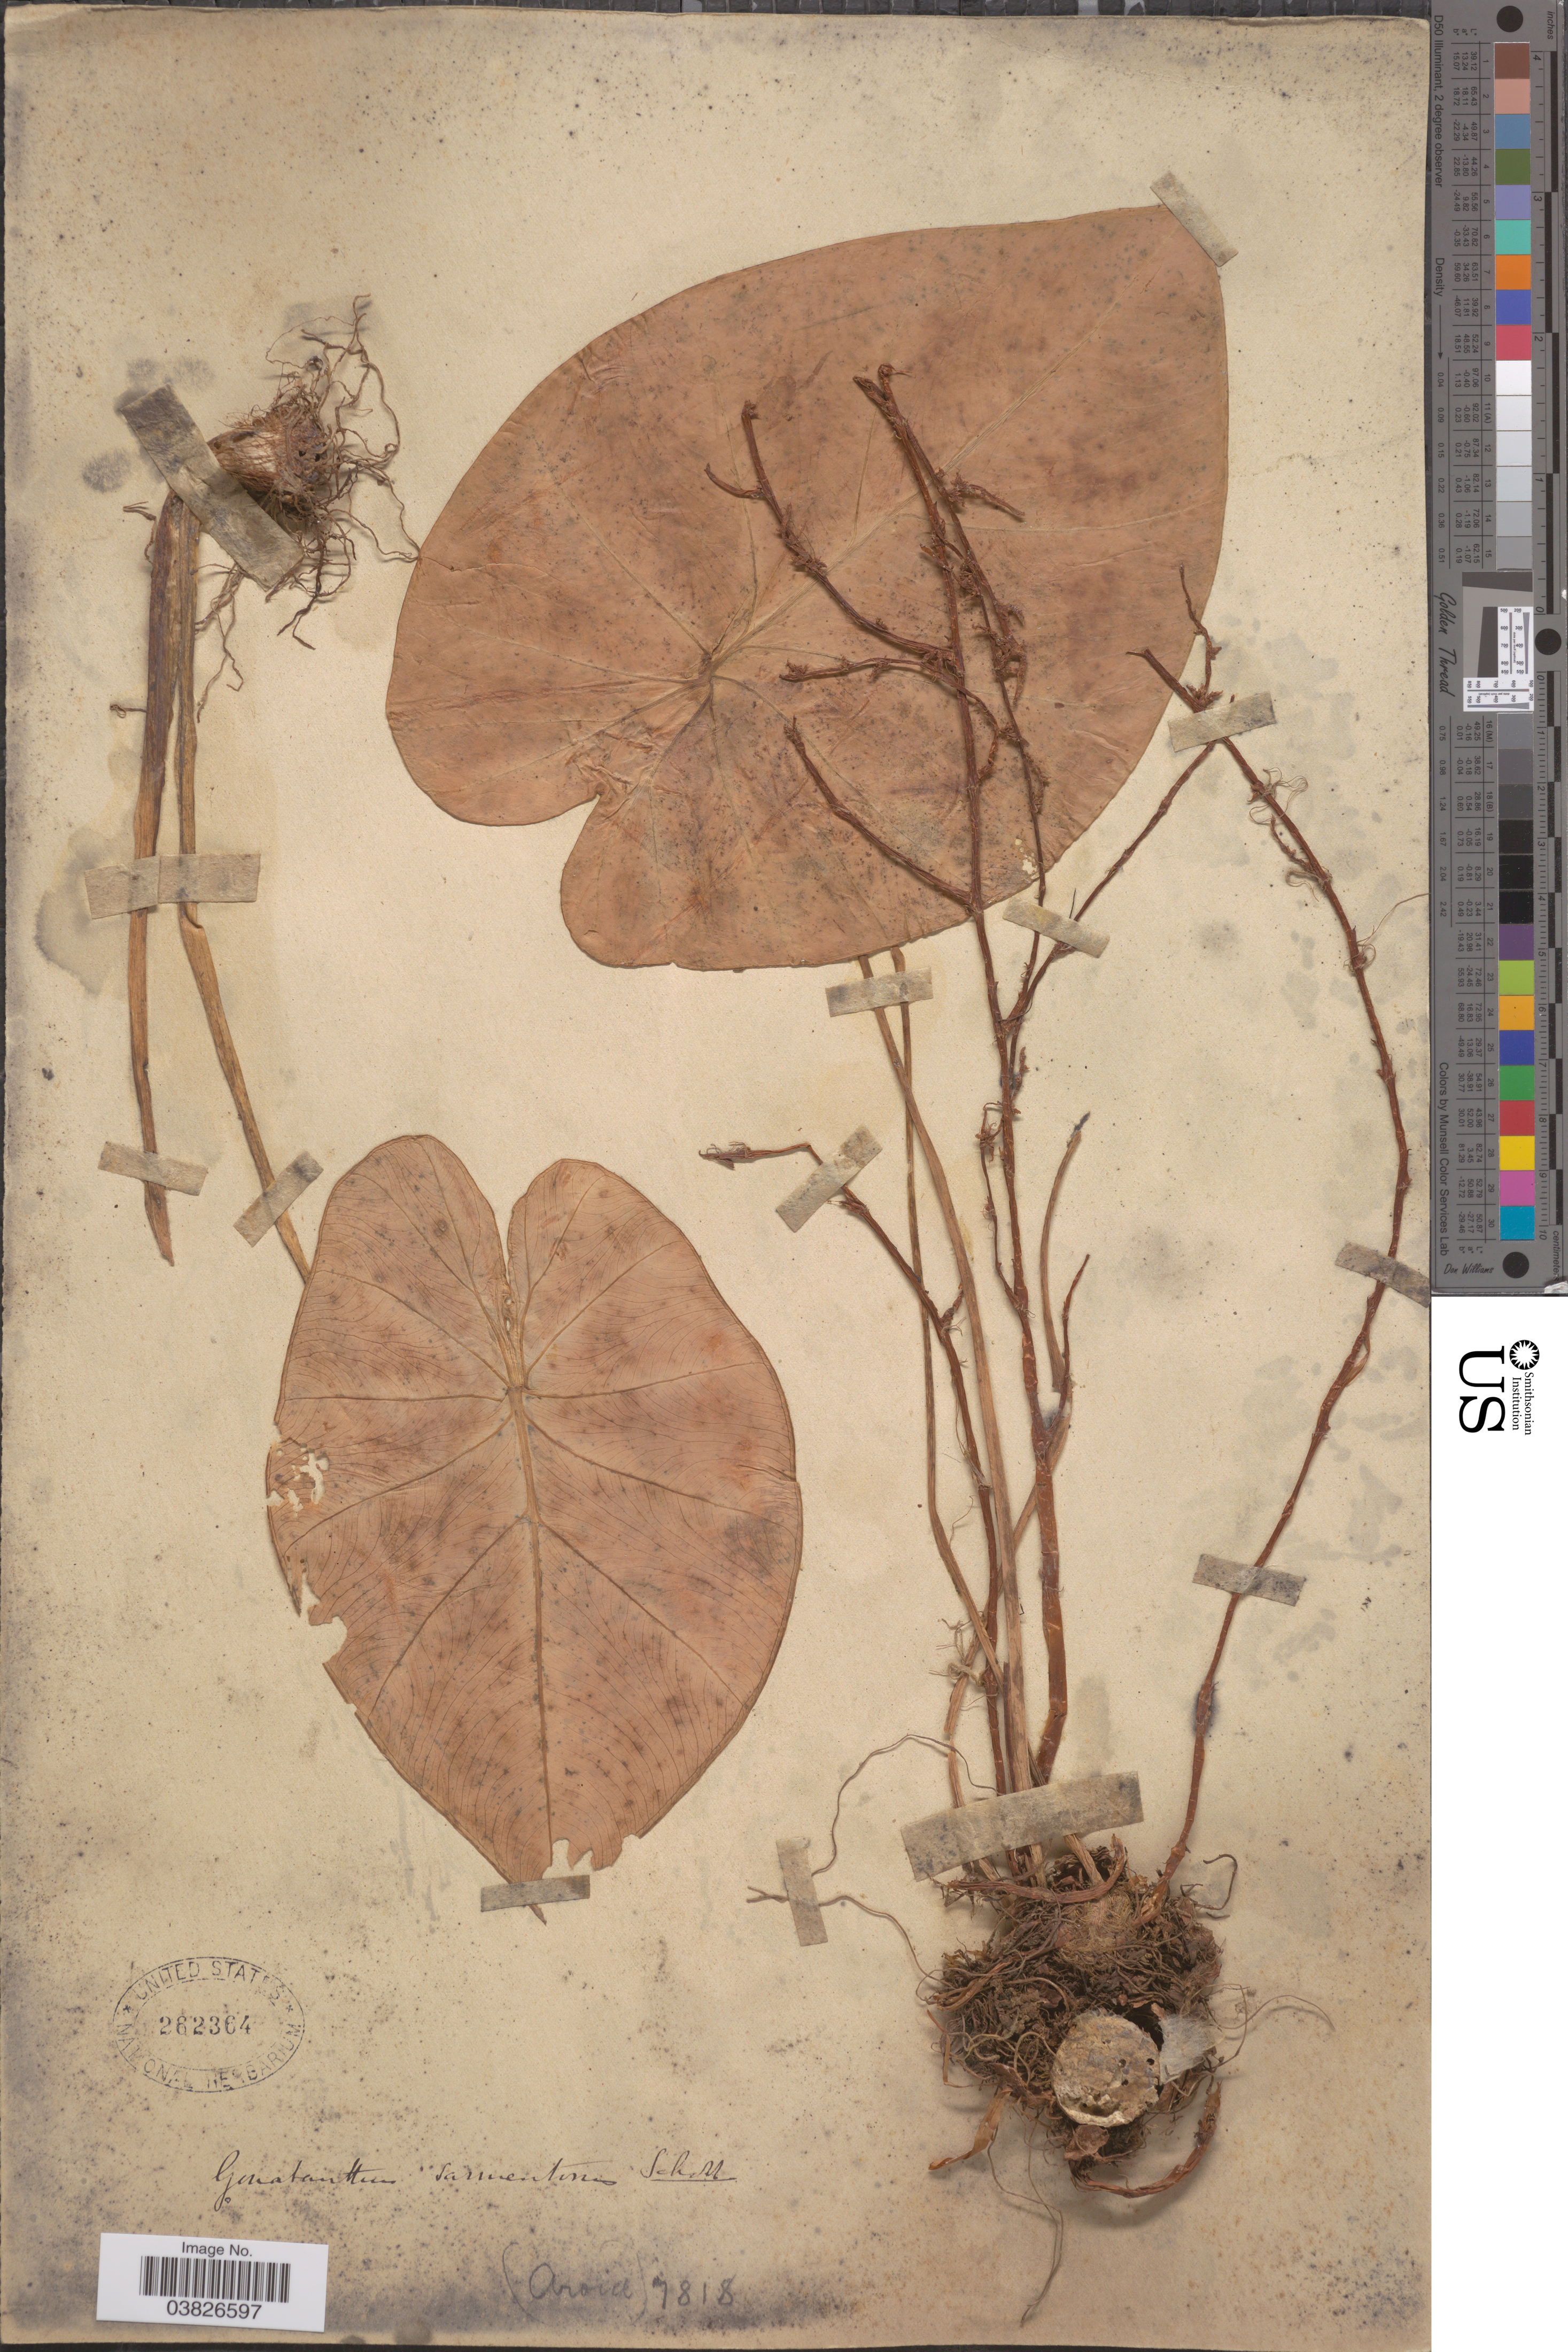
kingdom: Plantae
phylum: Tracheophyta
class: Liliopsida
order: Alismatales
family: Araceae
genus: Remusatia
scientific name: Remusatia pumila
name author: (D. Don) H. Li & A. Hay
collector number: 7818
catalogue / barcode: US 262364